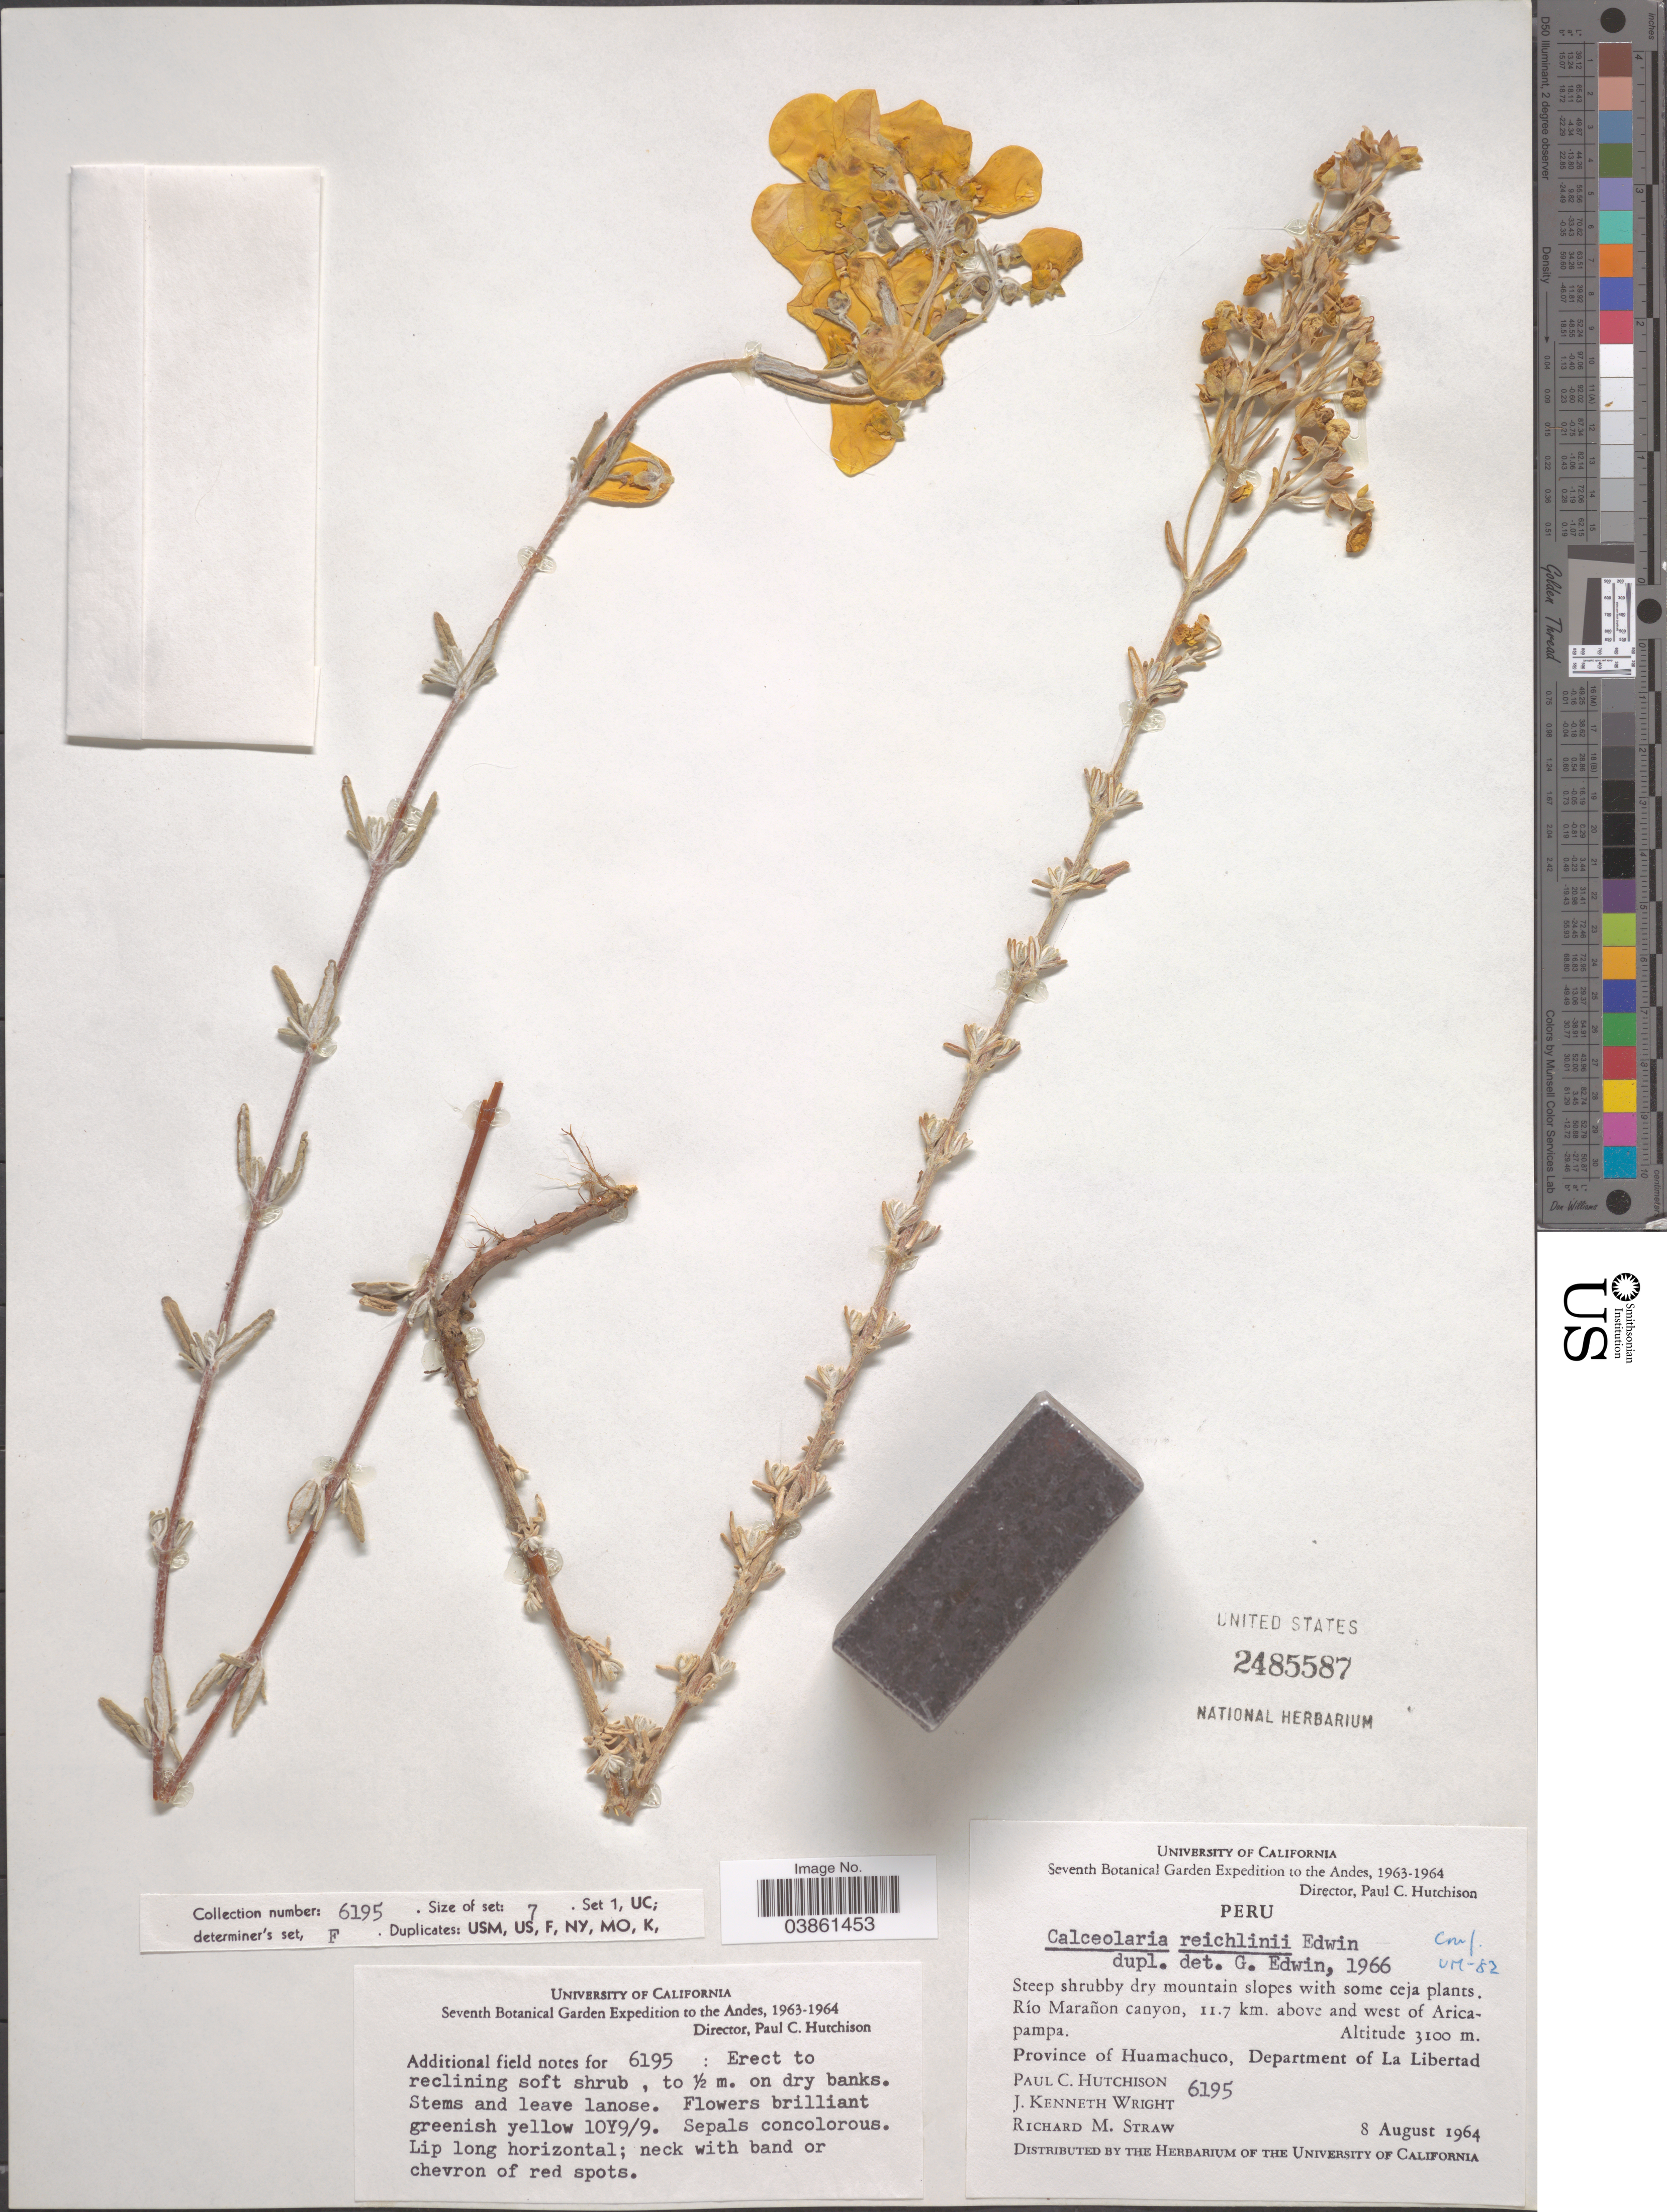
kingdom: Plantae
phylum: Tracheophyta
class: Magnoliopsida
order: Lamiales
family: Calceolariaceae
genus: Calceolaria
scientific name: Calceolaria reichlinii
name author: Edwin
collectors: P. C. Hutchison, J. K. Wright & R. M. Straw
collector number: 6195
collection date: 1964-08-08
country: Peru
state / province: La Libertad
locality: The Andes. Río Marañon canyon, 11.7 km. above and west of Aricapampa. Province of Huamachuco, Department of La Libertad.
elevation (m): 3100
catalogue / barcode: US 2485587